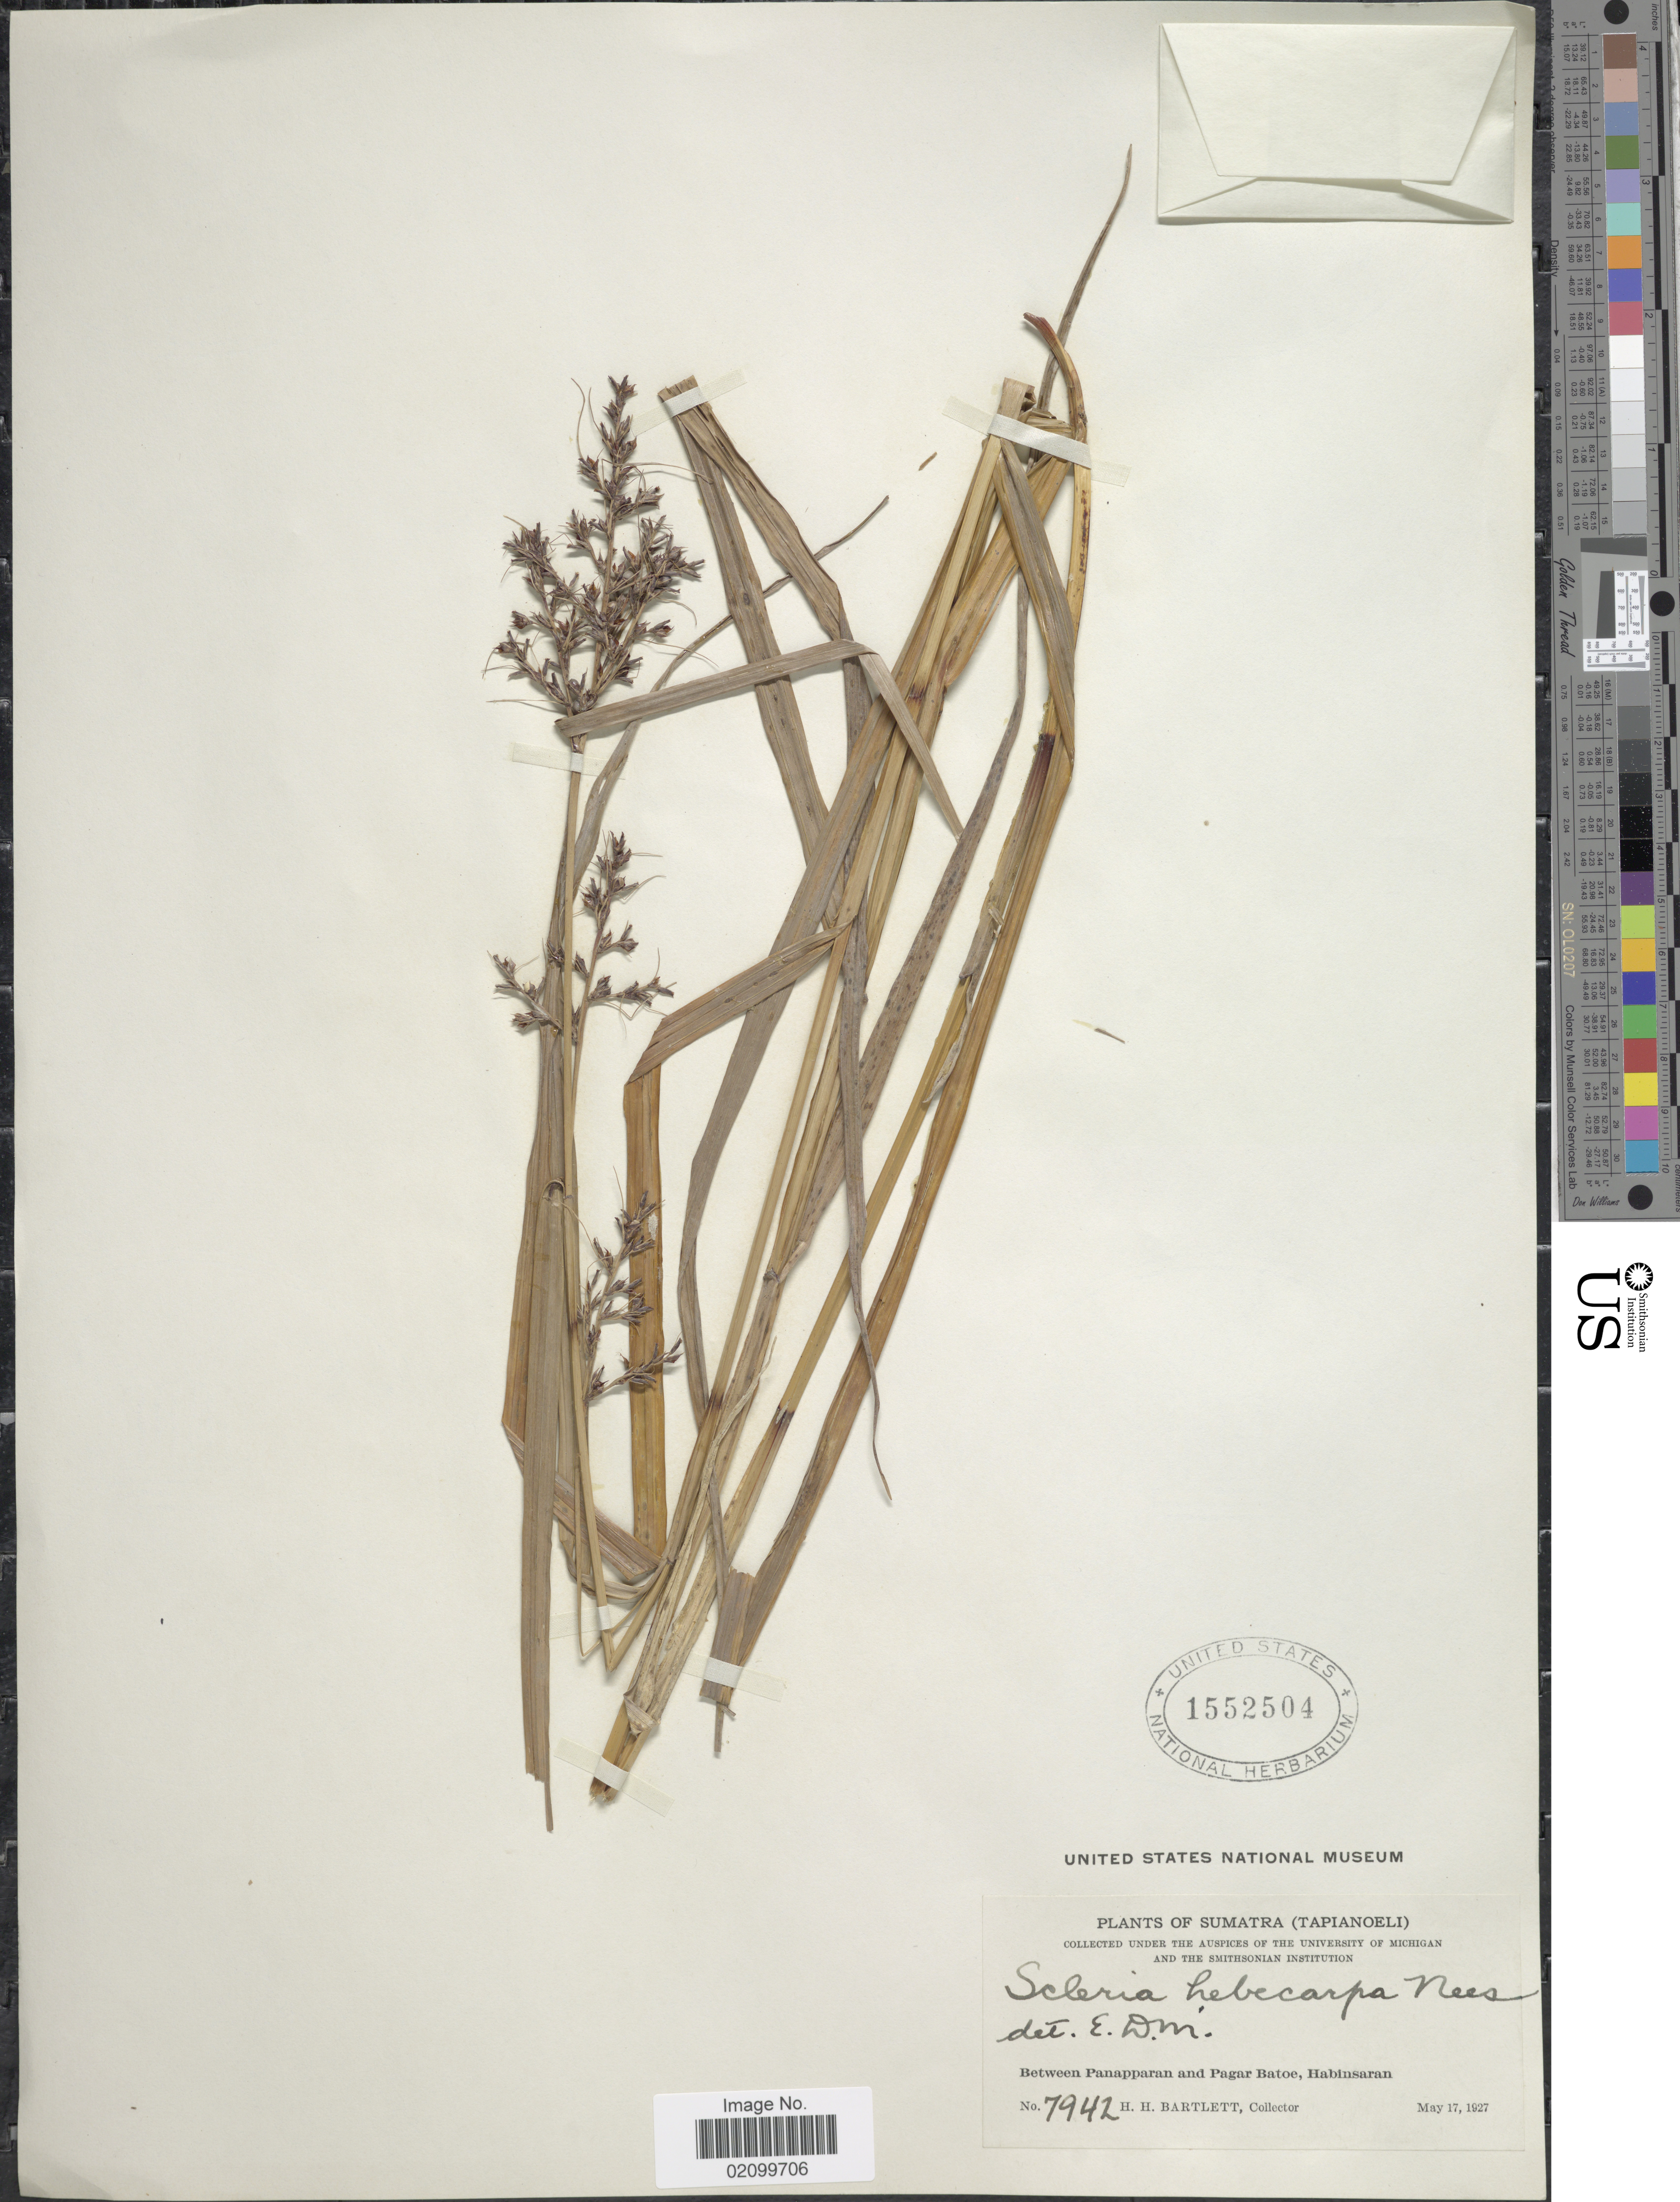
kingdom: Plantae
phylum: Tracheophyta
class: Liliopsida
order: Poales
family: Cyperaceae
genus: Scleria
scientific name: Scleria sp.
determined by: Strong, Mark T., (BOT), Smithsonian Institution - National Museum of Natural History (UNITED STATES)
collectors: H. H. Bartlett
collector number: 7942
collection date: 1927-05-17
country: Indonesia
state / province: Sumatra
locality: Tapianoeli. Between Panapparan and Pagar Batoe, Habinsaran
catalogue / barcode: US 1552504